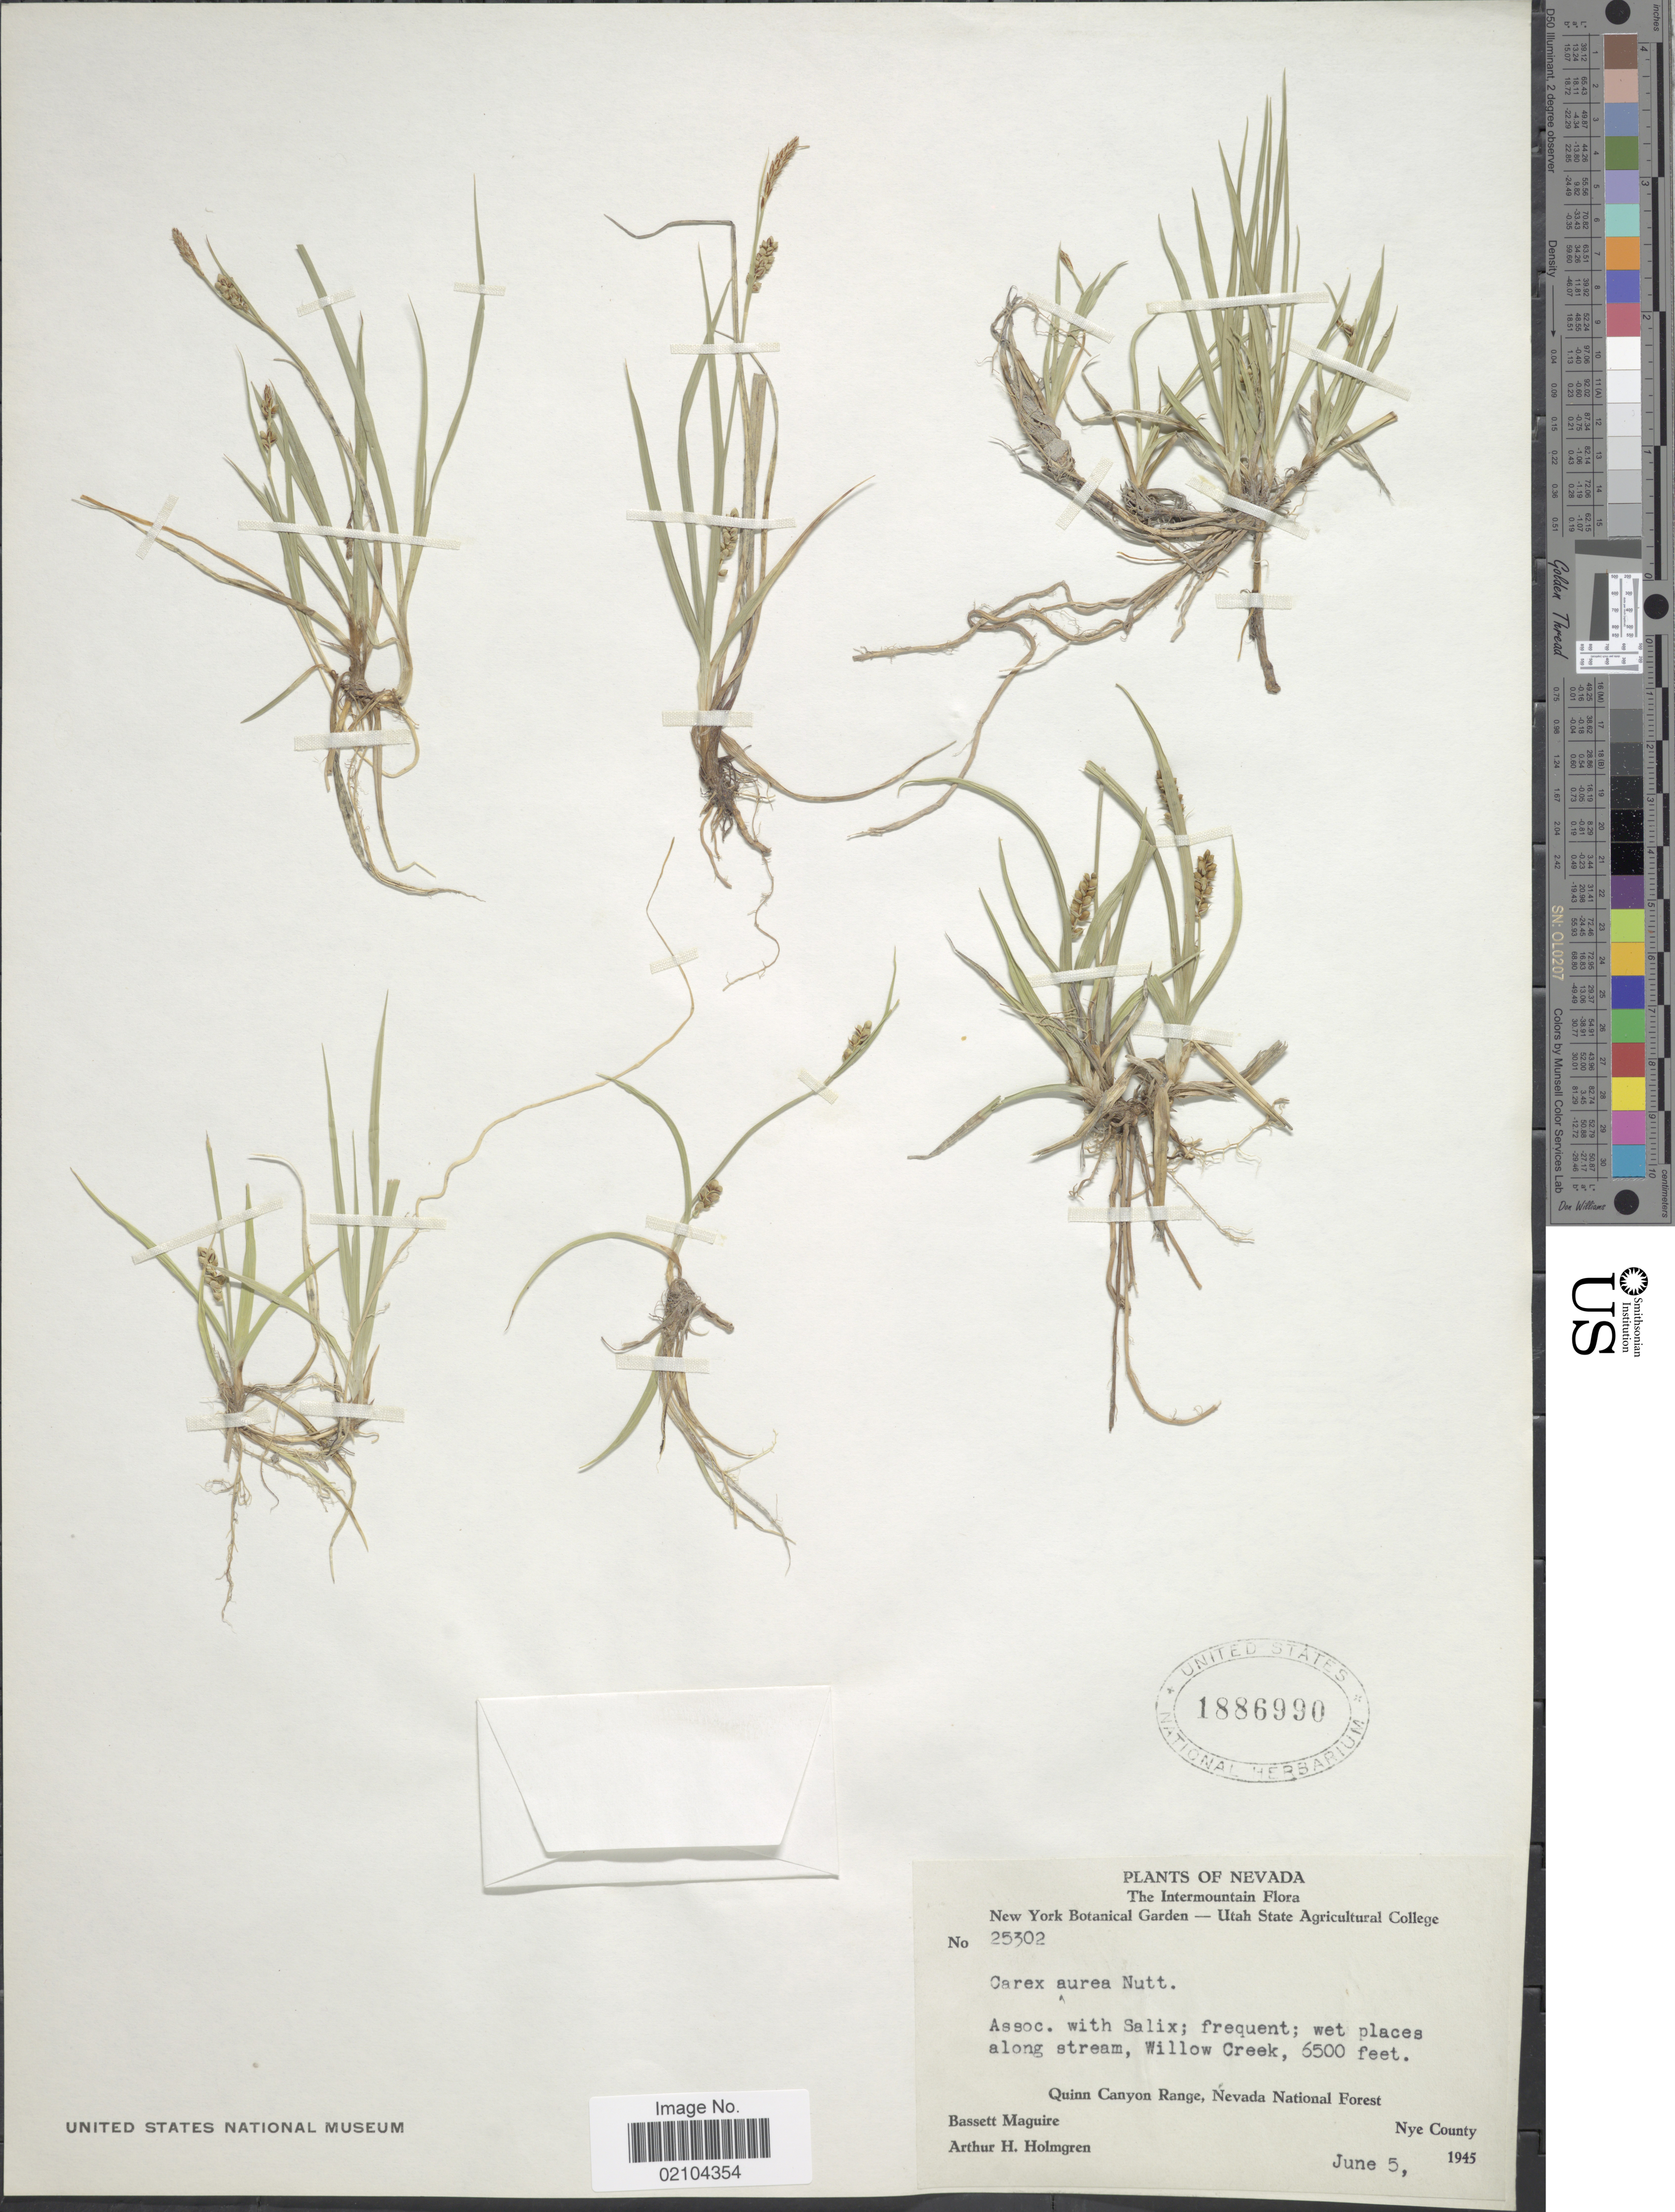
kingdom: Plantae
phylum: Tracheophyta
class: Liliopsida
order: Poales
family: Cyperaceae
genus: Carex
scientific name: Carex aurea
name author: Nutt.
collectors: B. Maguire & A. H. Holmgren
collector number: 25302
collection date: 1945-06-05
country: United States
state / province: Nevada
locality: The Intermountain flora, along stream, Willow Creek, Quinn Canyon Range, Nevada National Forest, Nye County.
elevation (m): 1981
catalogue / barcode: US 1886990